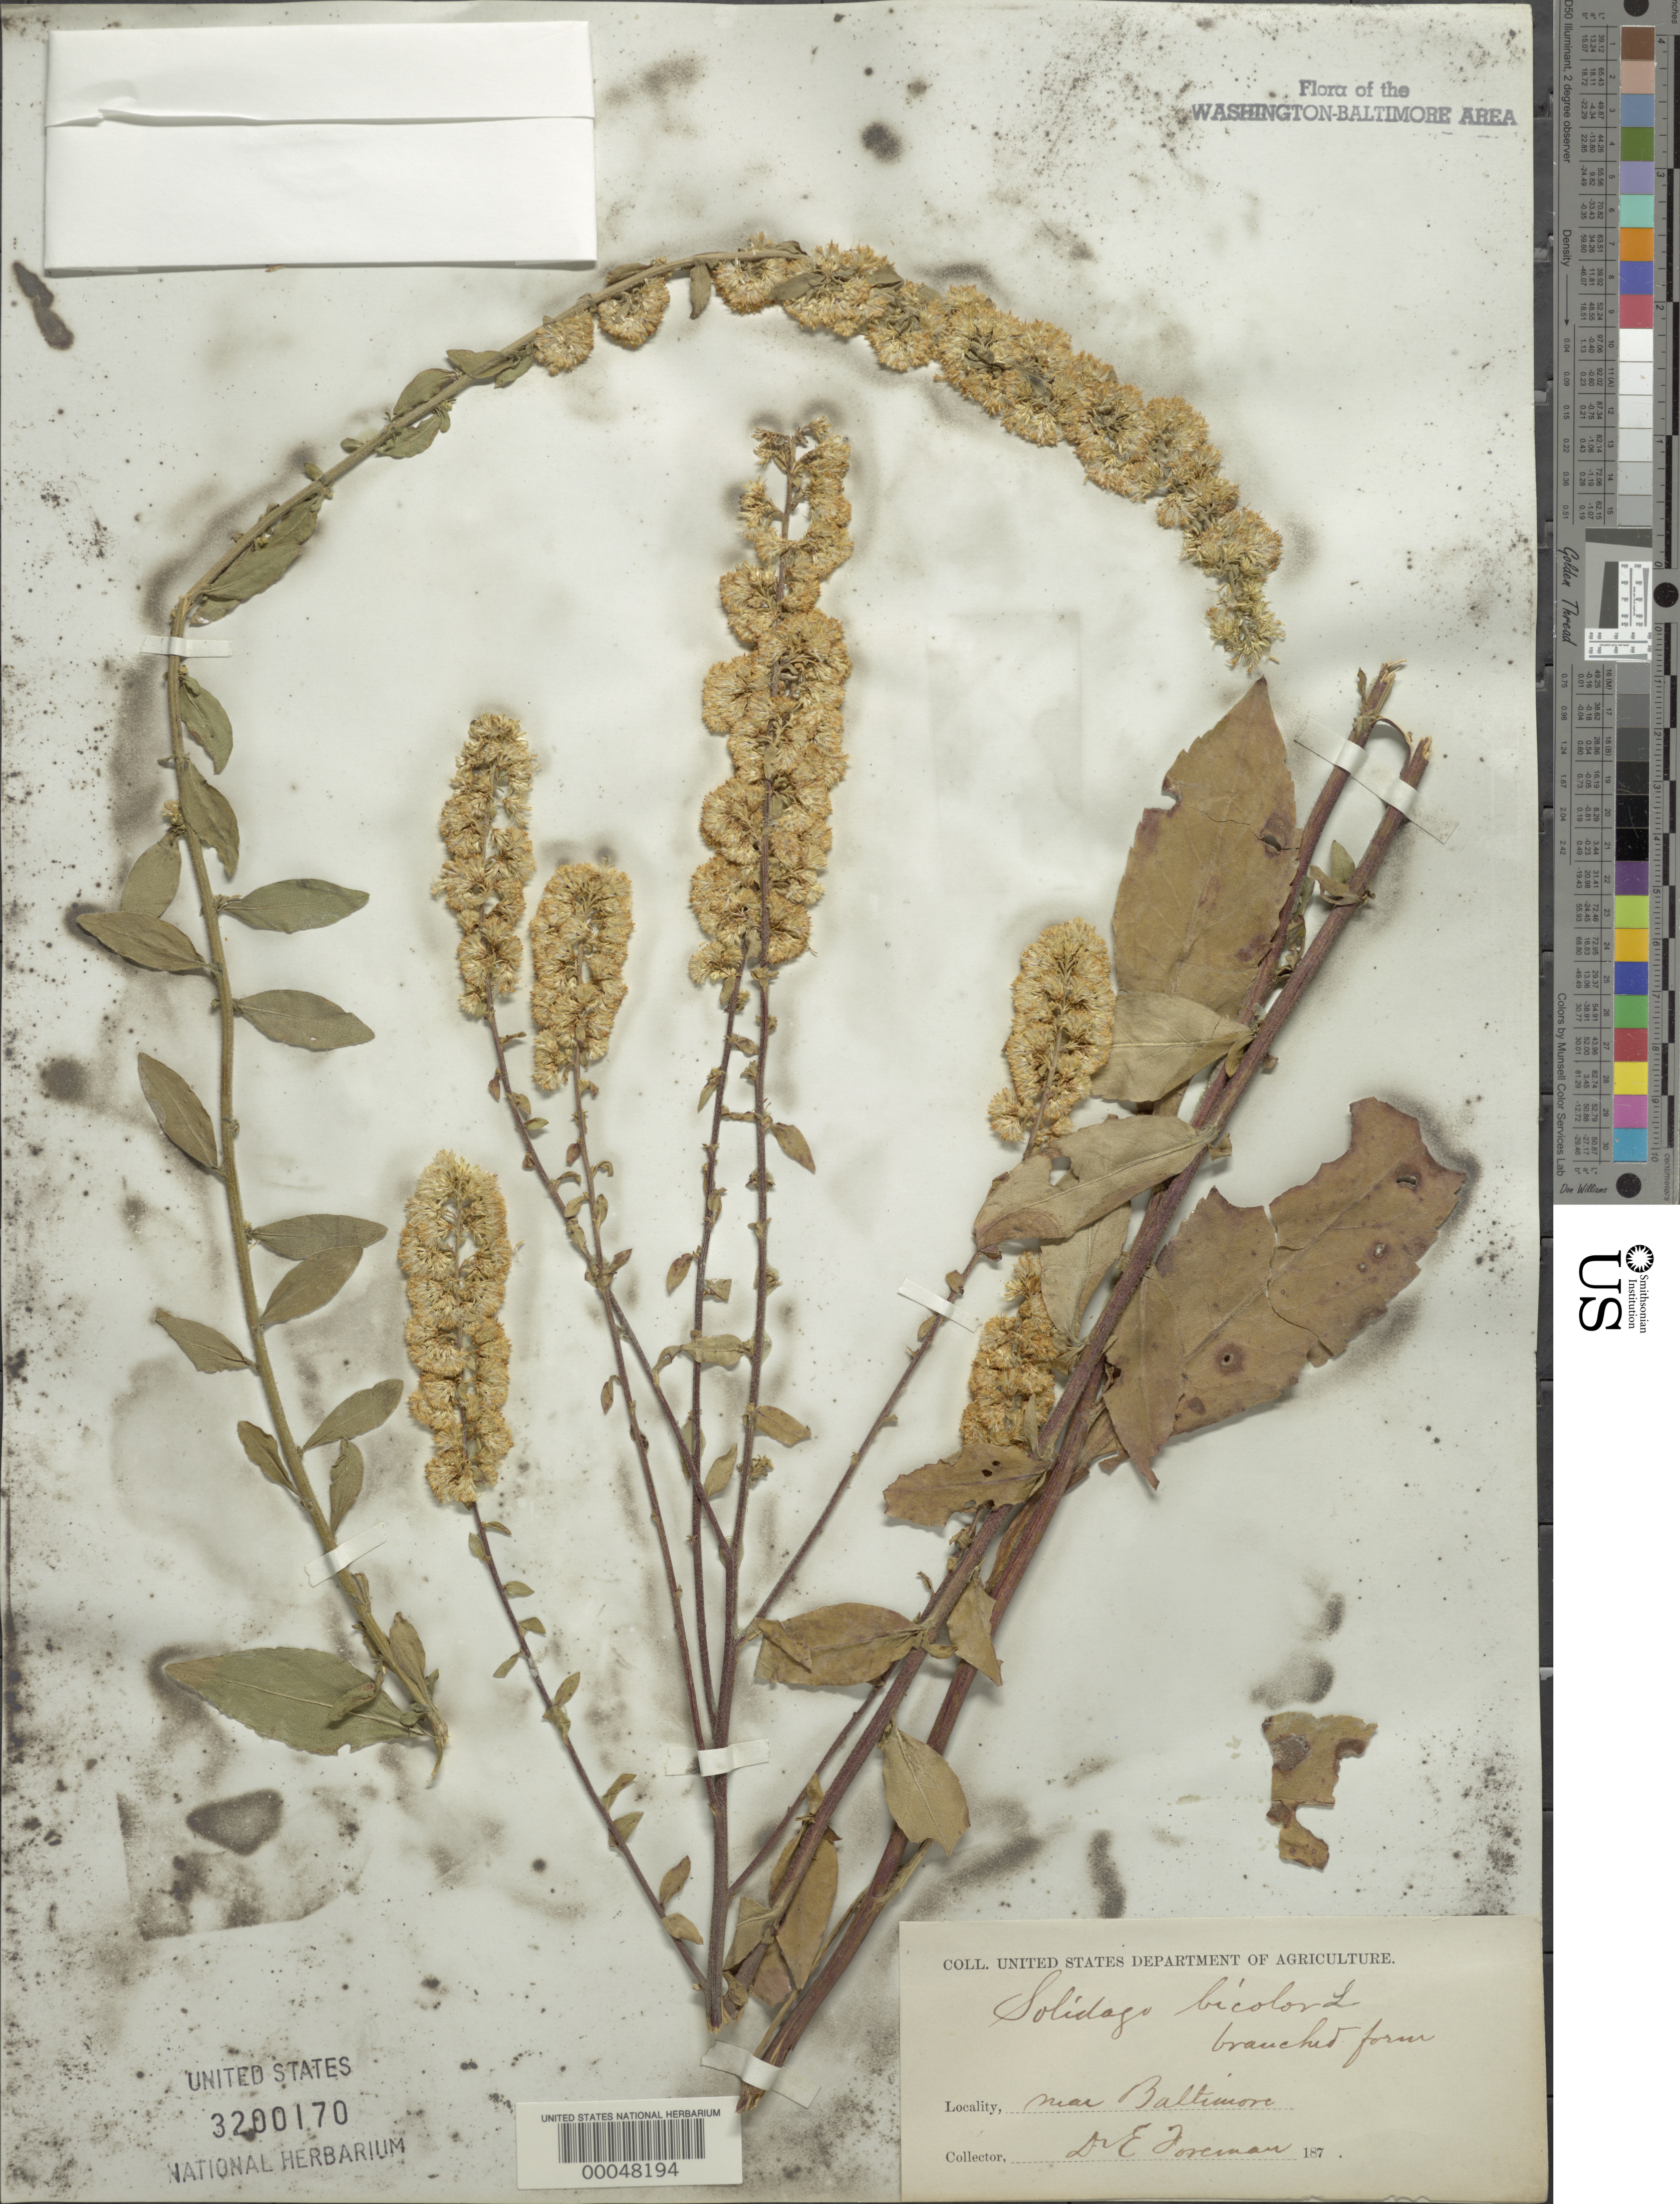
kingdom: Plantae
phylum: Tracheophyta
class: Magnoliopsida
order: Asterales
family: Asteraceae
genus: Solidago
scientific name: Solidago bicolor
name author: L.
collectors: D. Foreman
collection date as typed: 187-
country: United States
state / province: Maryland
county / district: Baltimore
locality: Near Baltimore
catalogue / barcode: US 3200170